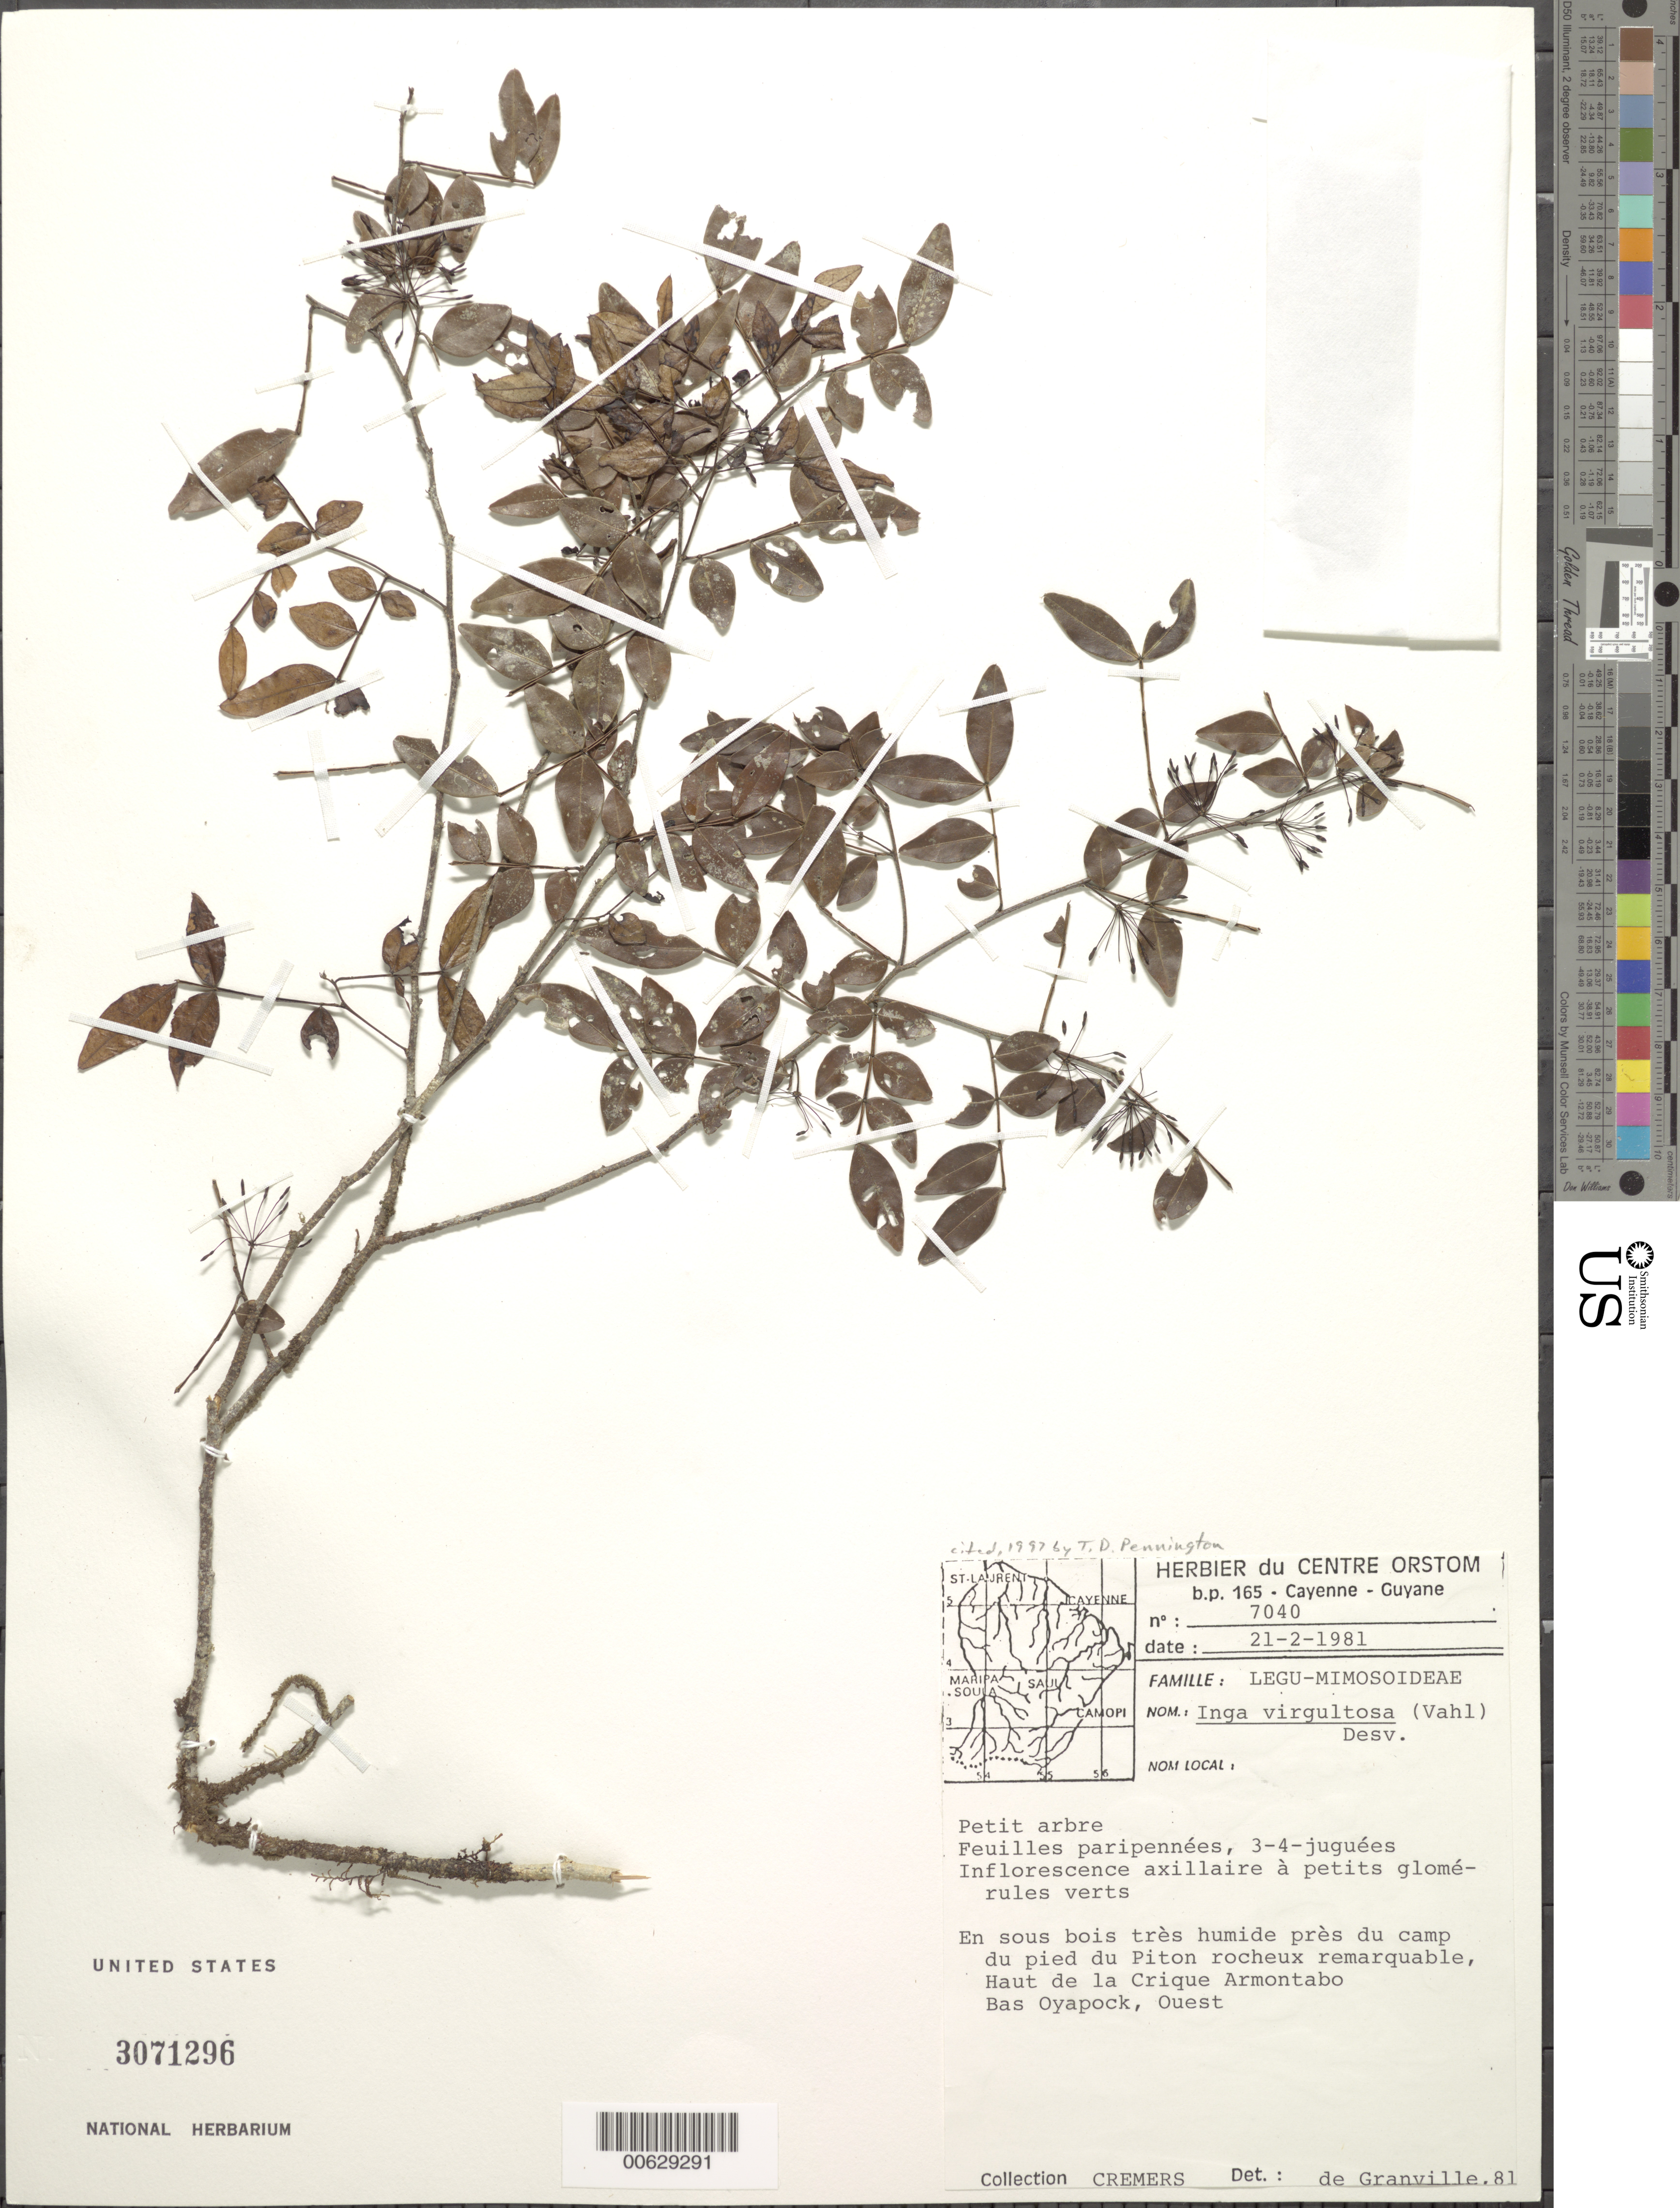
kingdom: Plantae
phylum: Tracheophyta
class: Magnoliopsida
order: Fabales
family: Fabaceae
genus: Inga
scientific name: Inga virgultosa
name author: (Vahl) Desv.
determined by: Pennington, T. D., (K)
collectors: G. Cremers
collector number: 7040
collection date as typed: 21-Feb-81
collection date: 1981-02-21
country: French Guiana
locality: Haute Crique Armontabo, Ouest Bas Oyapock, Piton Rocheux Remarquable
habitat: Sous bois tres humide pres du camp du pied du Piton rocheux remarquable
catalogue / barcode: US 3071296